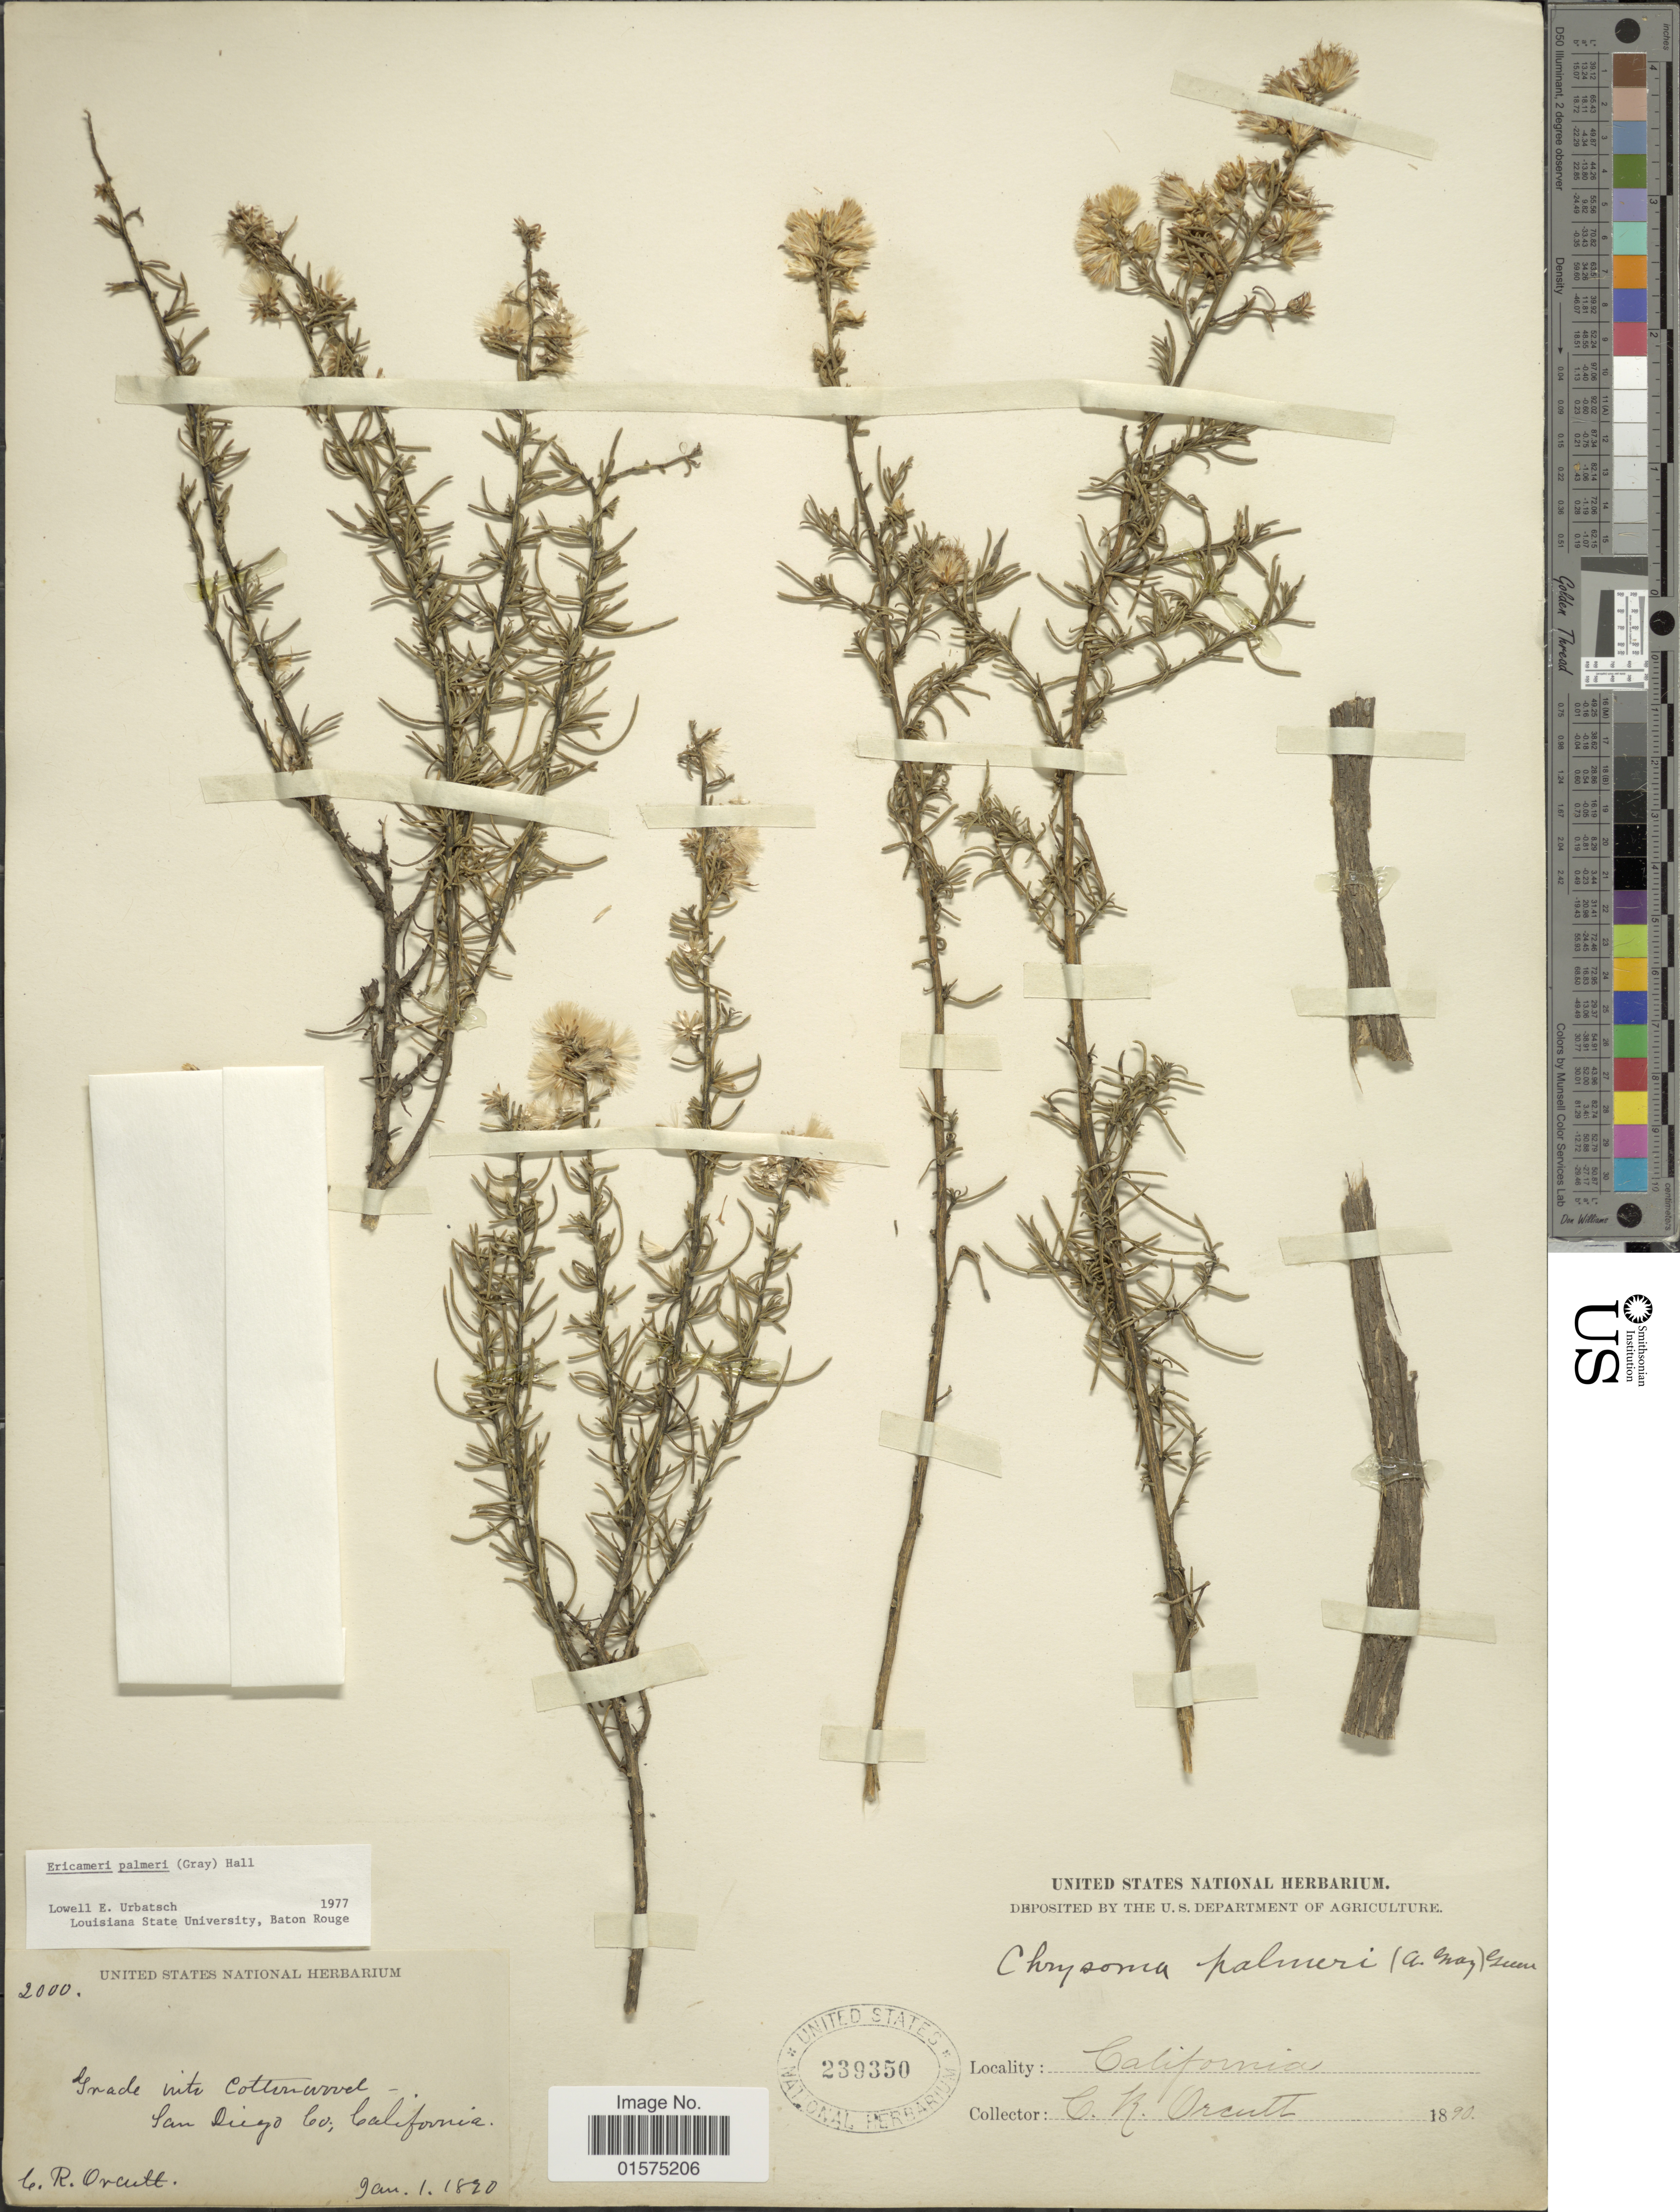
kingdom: Plantae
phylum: Tracheophyta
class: Magnoliopsida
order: Asterales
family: Asteraceae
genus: Ericameria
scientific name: Ericameria palmeri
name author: (A. Gray) H.M. Hall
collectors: C. R. Orcutt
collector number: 2000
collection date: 1820-01-01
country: United States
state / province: California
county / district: San Diego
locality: Grade mtn Cottonwood - San Diego Co.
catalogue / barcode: US 239350